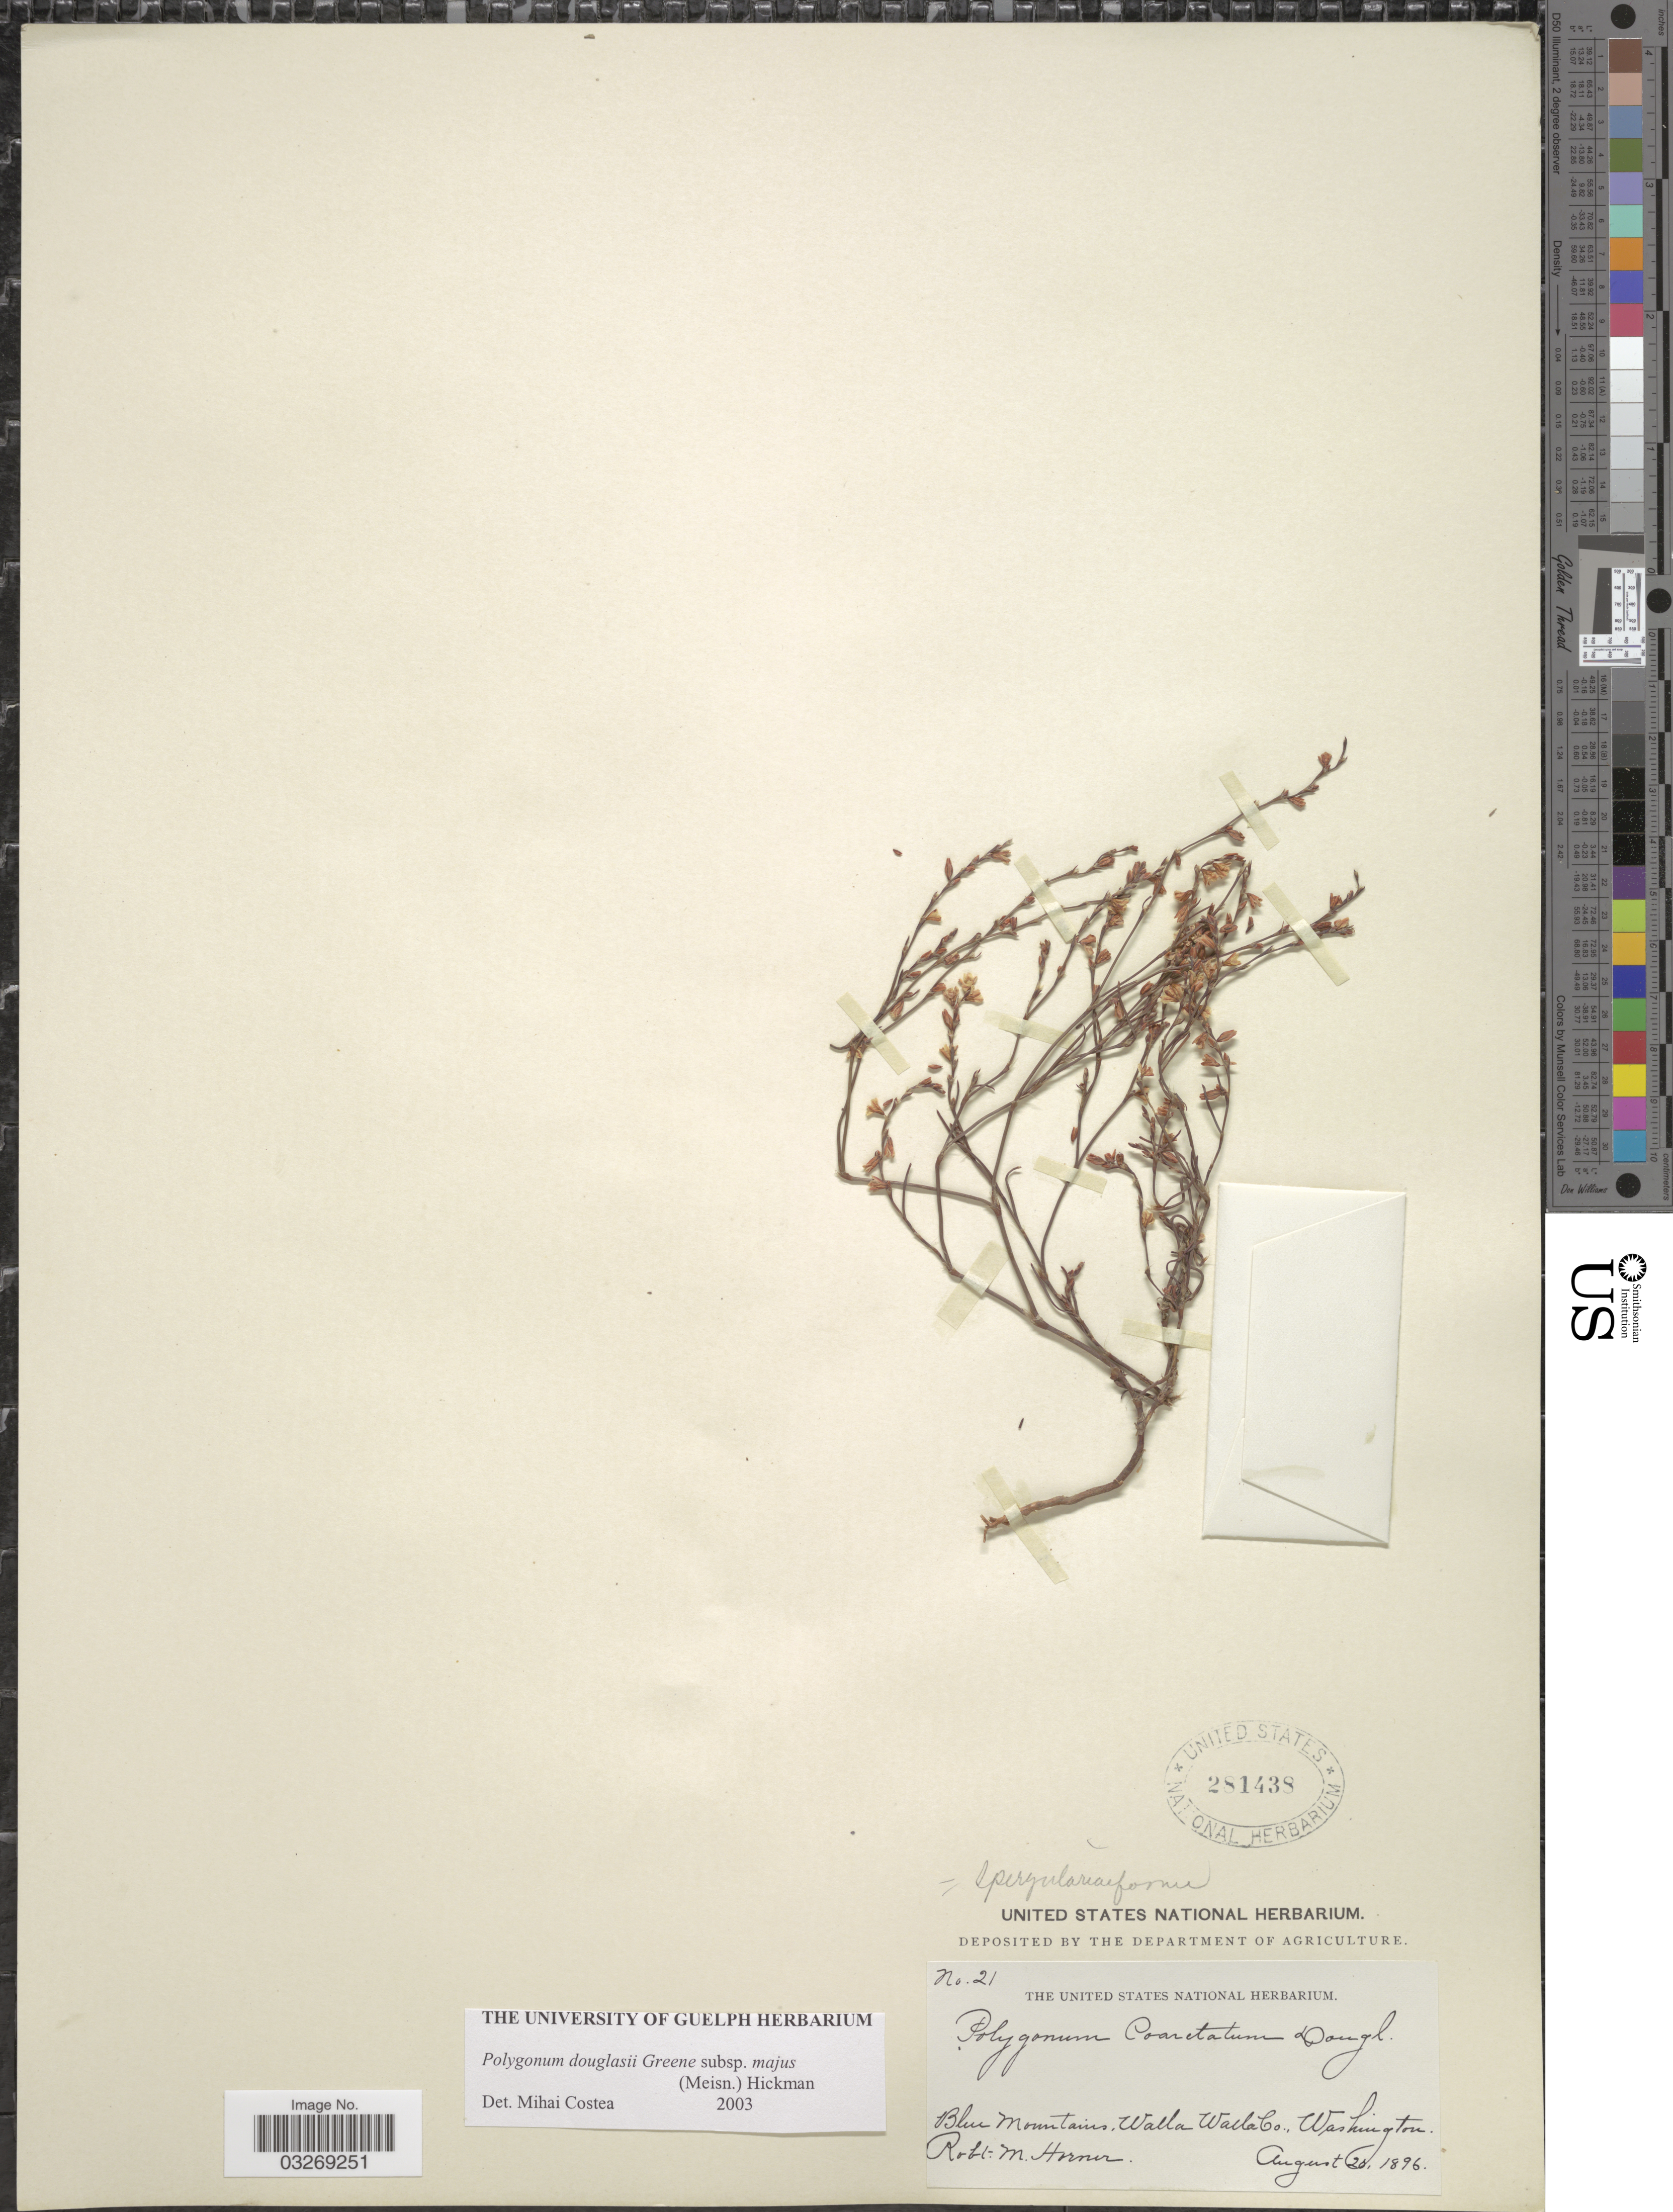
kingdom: Plantae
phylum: Tracheophyta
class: Magnoliopsida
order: Caryophyllales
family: Polygonaceae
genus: Polygonum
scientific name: Polygonum douglasii subsp. majus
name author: (Meisn.) Hickman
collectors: R. Horner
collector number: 21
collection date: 1896-08-20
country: United States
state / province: Washington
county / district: Walla Walla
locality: Blue Mountains, Walla Walla Co.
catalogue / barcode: US 281438